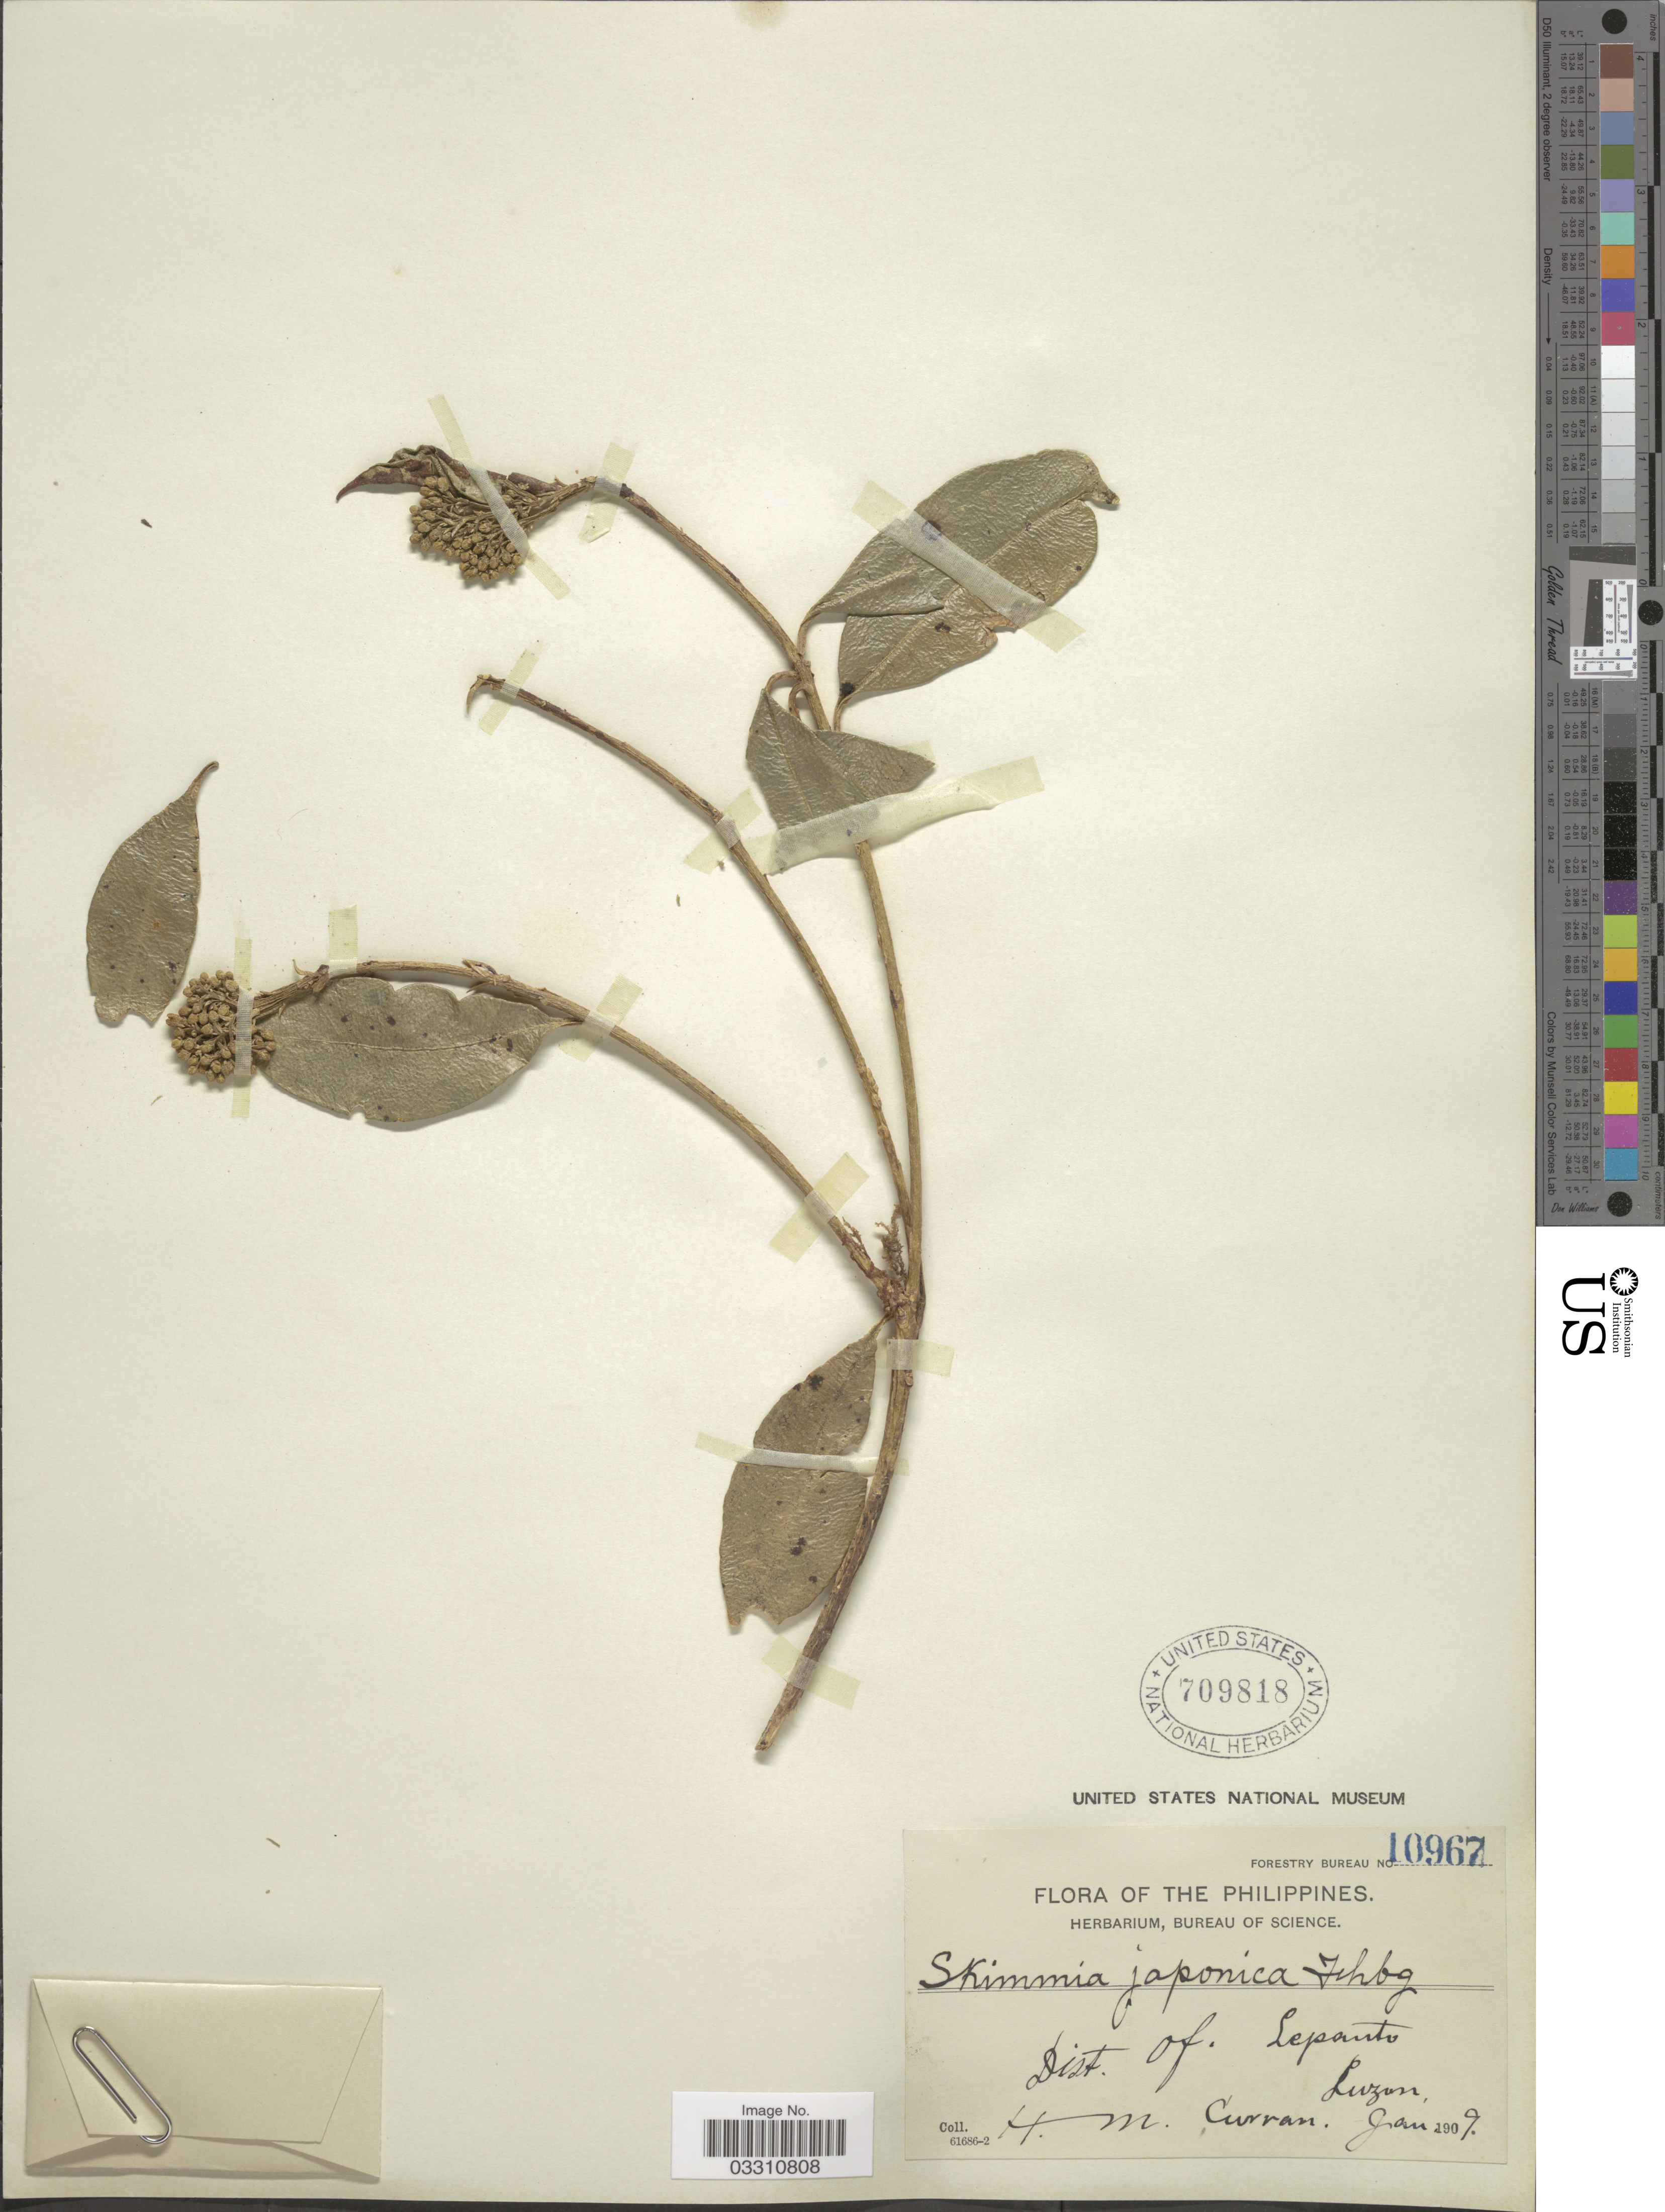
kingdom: Plantae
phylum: Tracheophyta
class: Magnoliopsida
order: Sapindales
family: Rutaceae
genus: Skimmia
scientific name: Skimmia philippinensis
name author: Masam.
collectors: -- Curran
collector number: Forestry Bureau 10967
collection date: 1909-01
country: Philippines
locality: Dist. of Lepanto, Luzon.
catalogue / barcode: US 709818